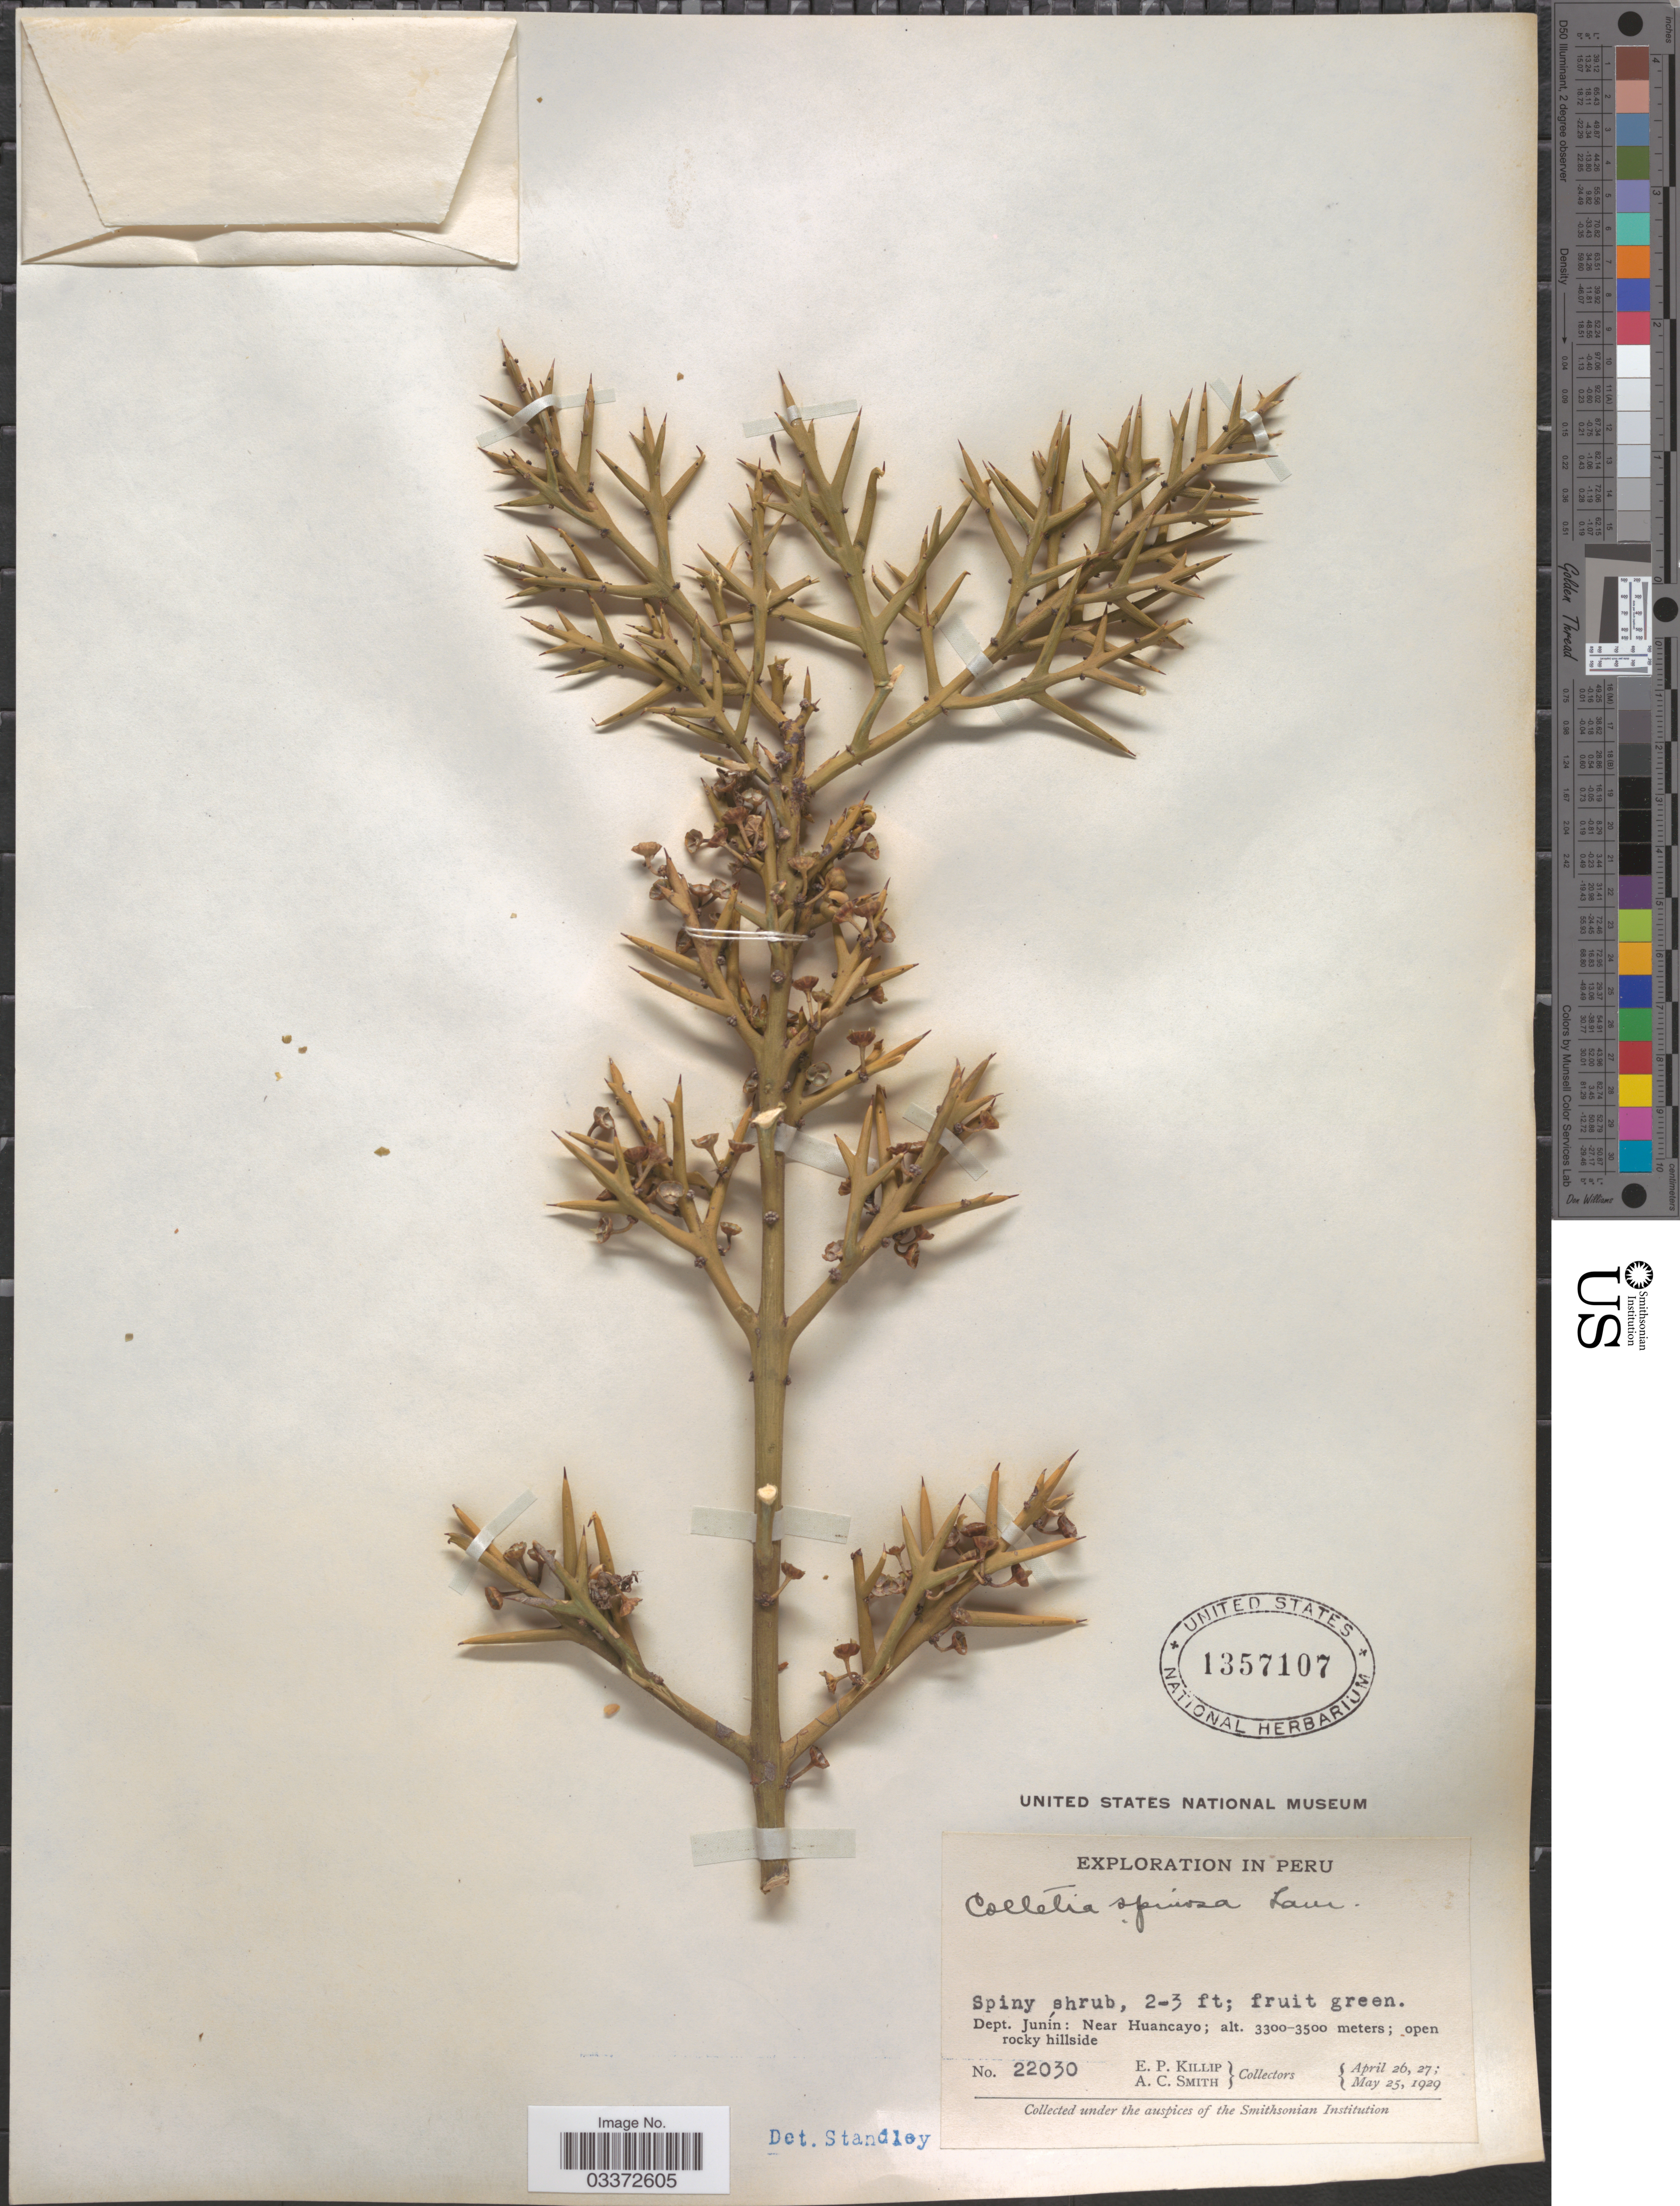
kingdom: Plantae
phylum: Tracheophyta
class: Magnoliopsida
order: Rosales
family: Rhamnaceae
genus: Colletia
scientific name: Colletia spinosa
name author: Lam.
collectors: E. P. Killip & A. C. Smith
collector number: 22030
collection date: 1929-04-26/1929-05-25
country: Peru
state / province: Junín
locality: Dept. Junín: Near Huancayo.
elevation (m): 3300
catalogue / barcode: US 1357107